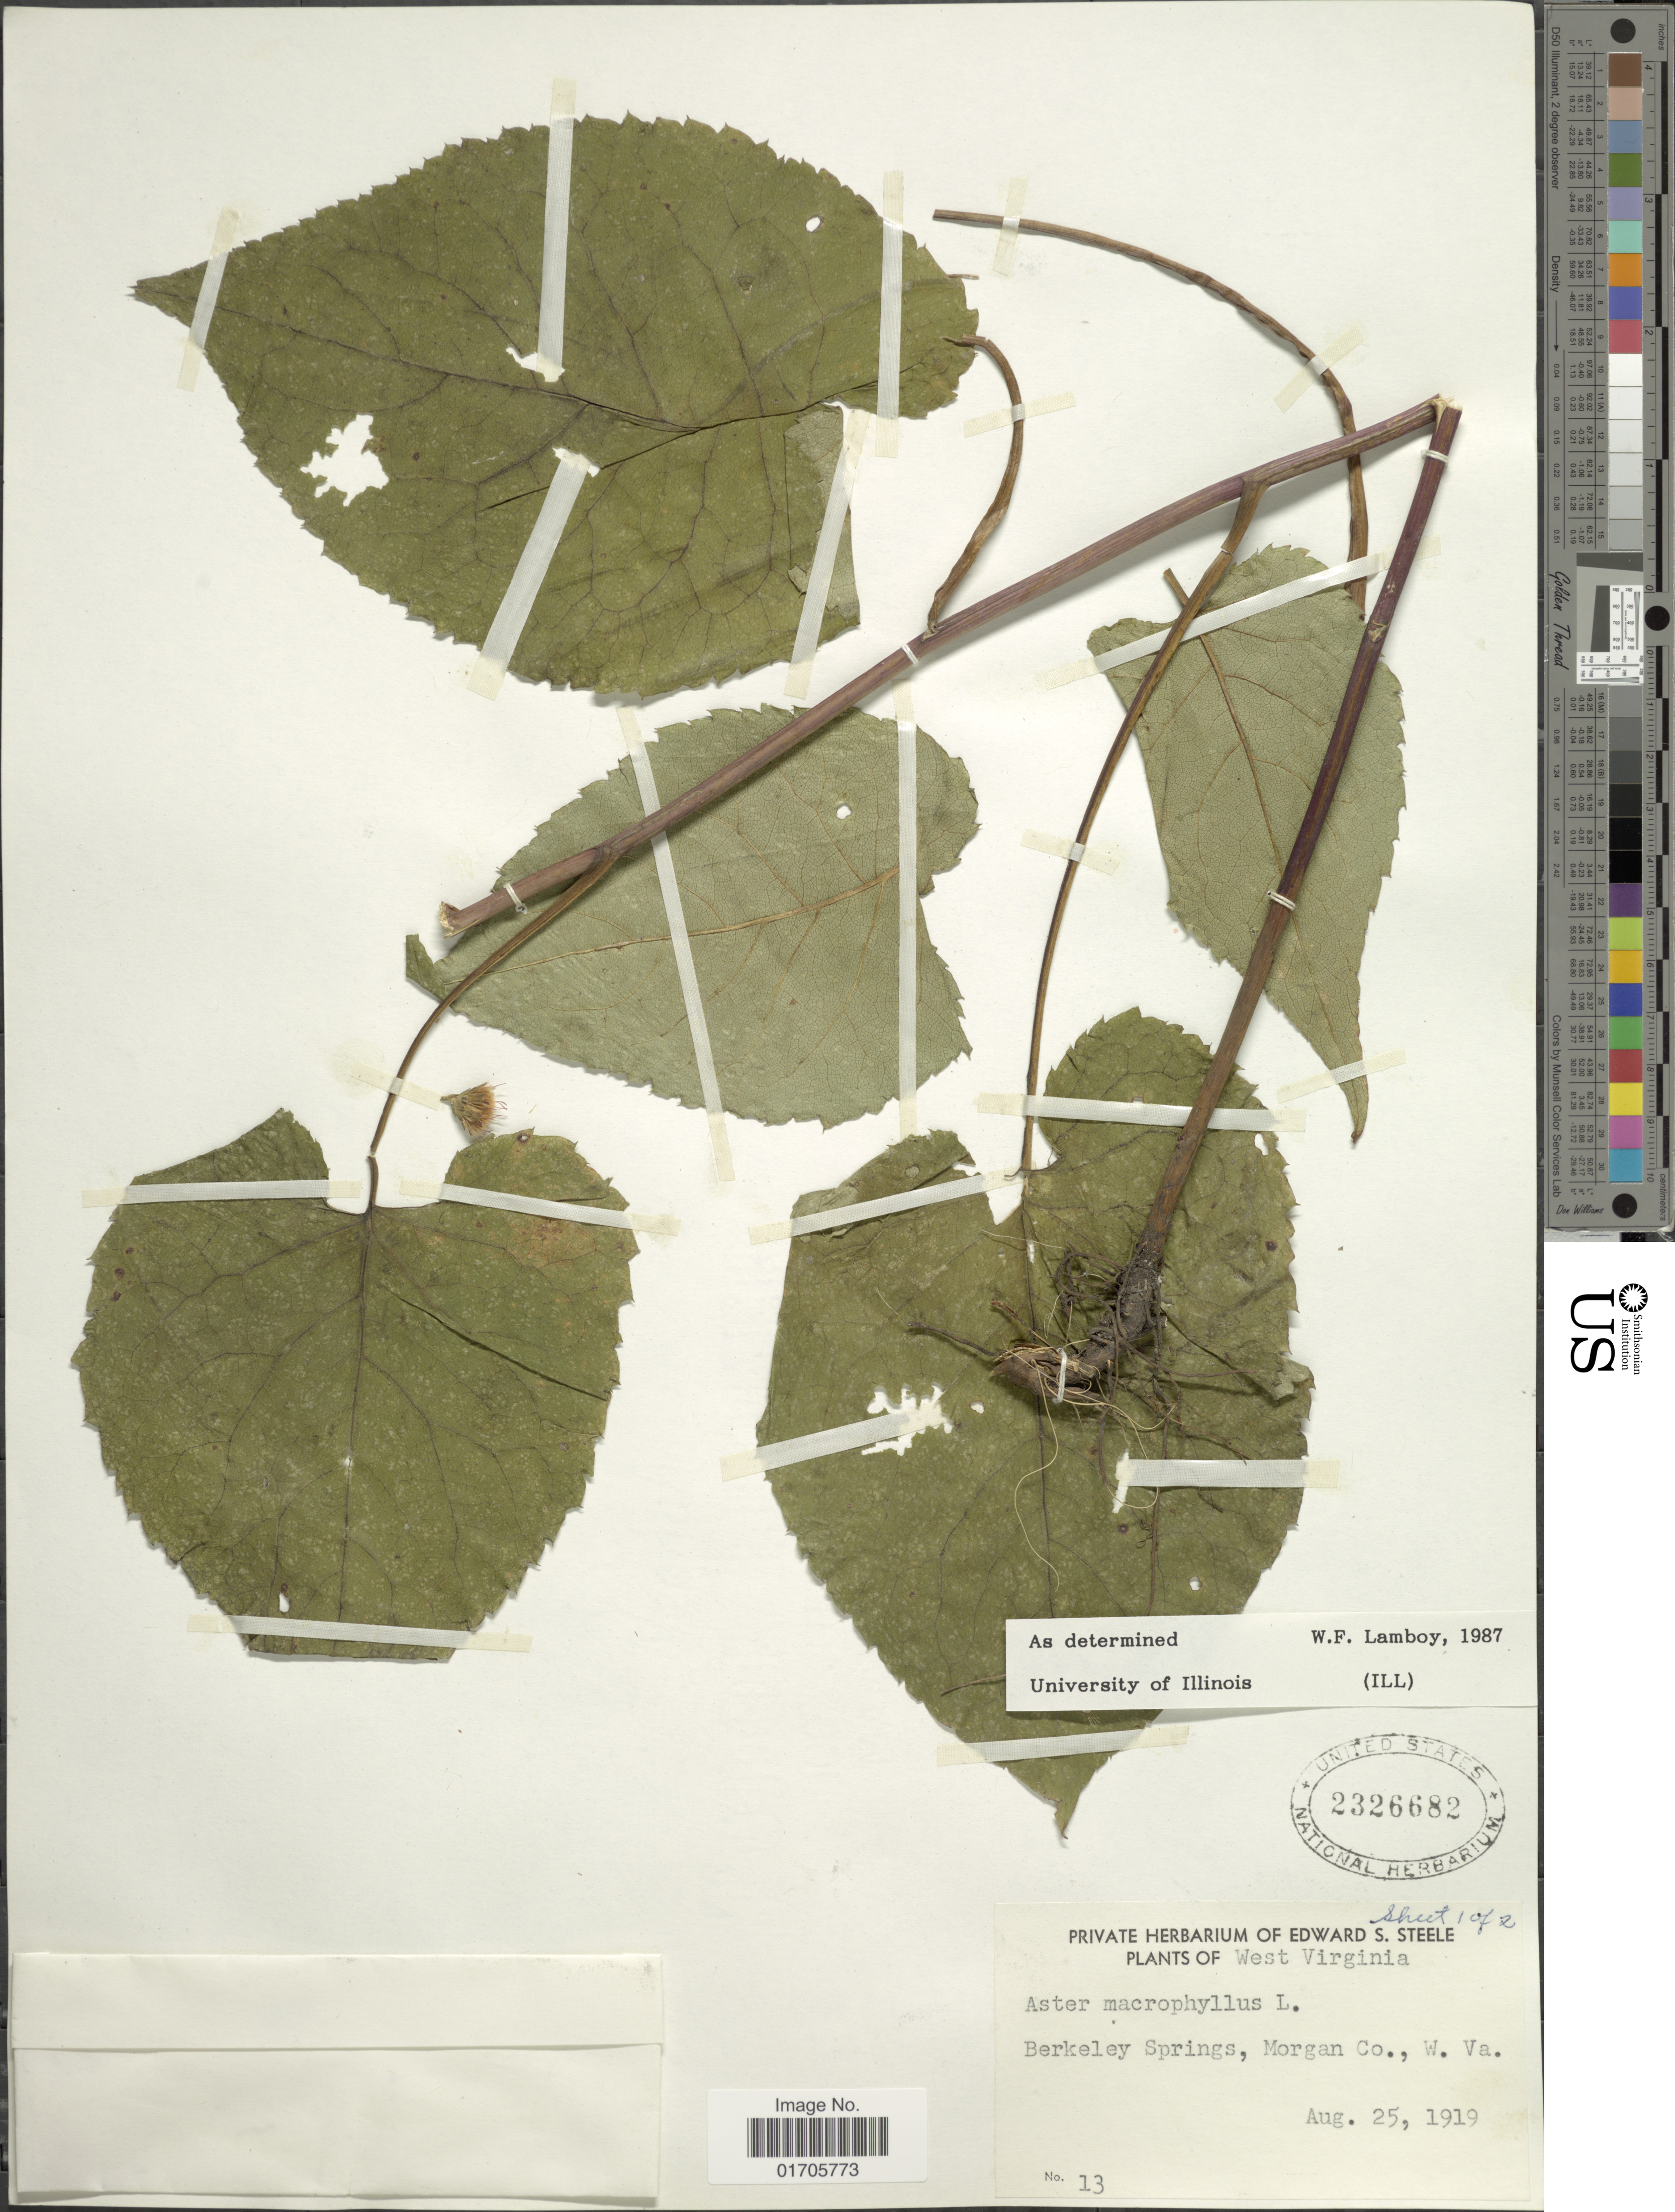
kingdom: Plantae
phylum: Tracheophyta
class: Magnoliopsida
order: Asterales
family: Asteraceae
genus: Eurybia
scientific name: Eurybia macrophylla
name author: (L.) Cass.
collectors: ex herb. Edward S. Steele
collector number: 13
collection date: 1919-08-25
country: United States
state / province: West Virginia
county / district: Morgan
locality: West Virginia. Berkeley Springs, Morgan Co., W. Va.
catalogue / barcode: US 2326682